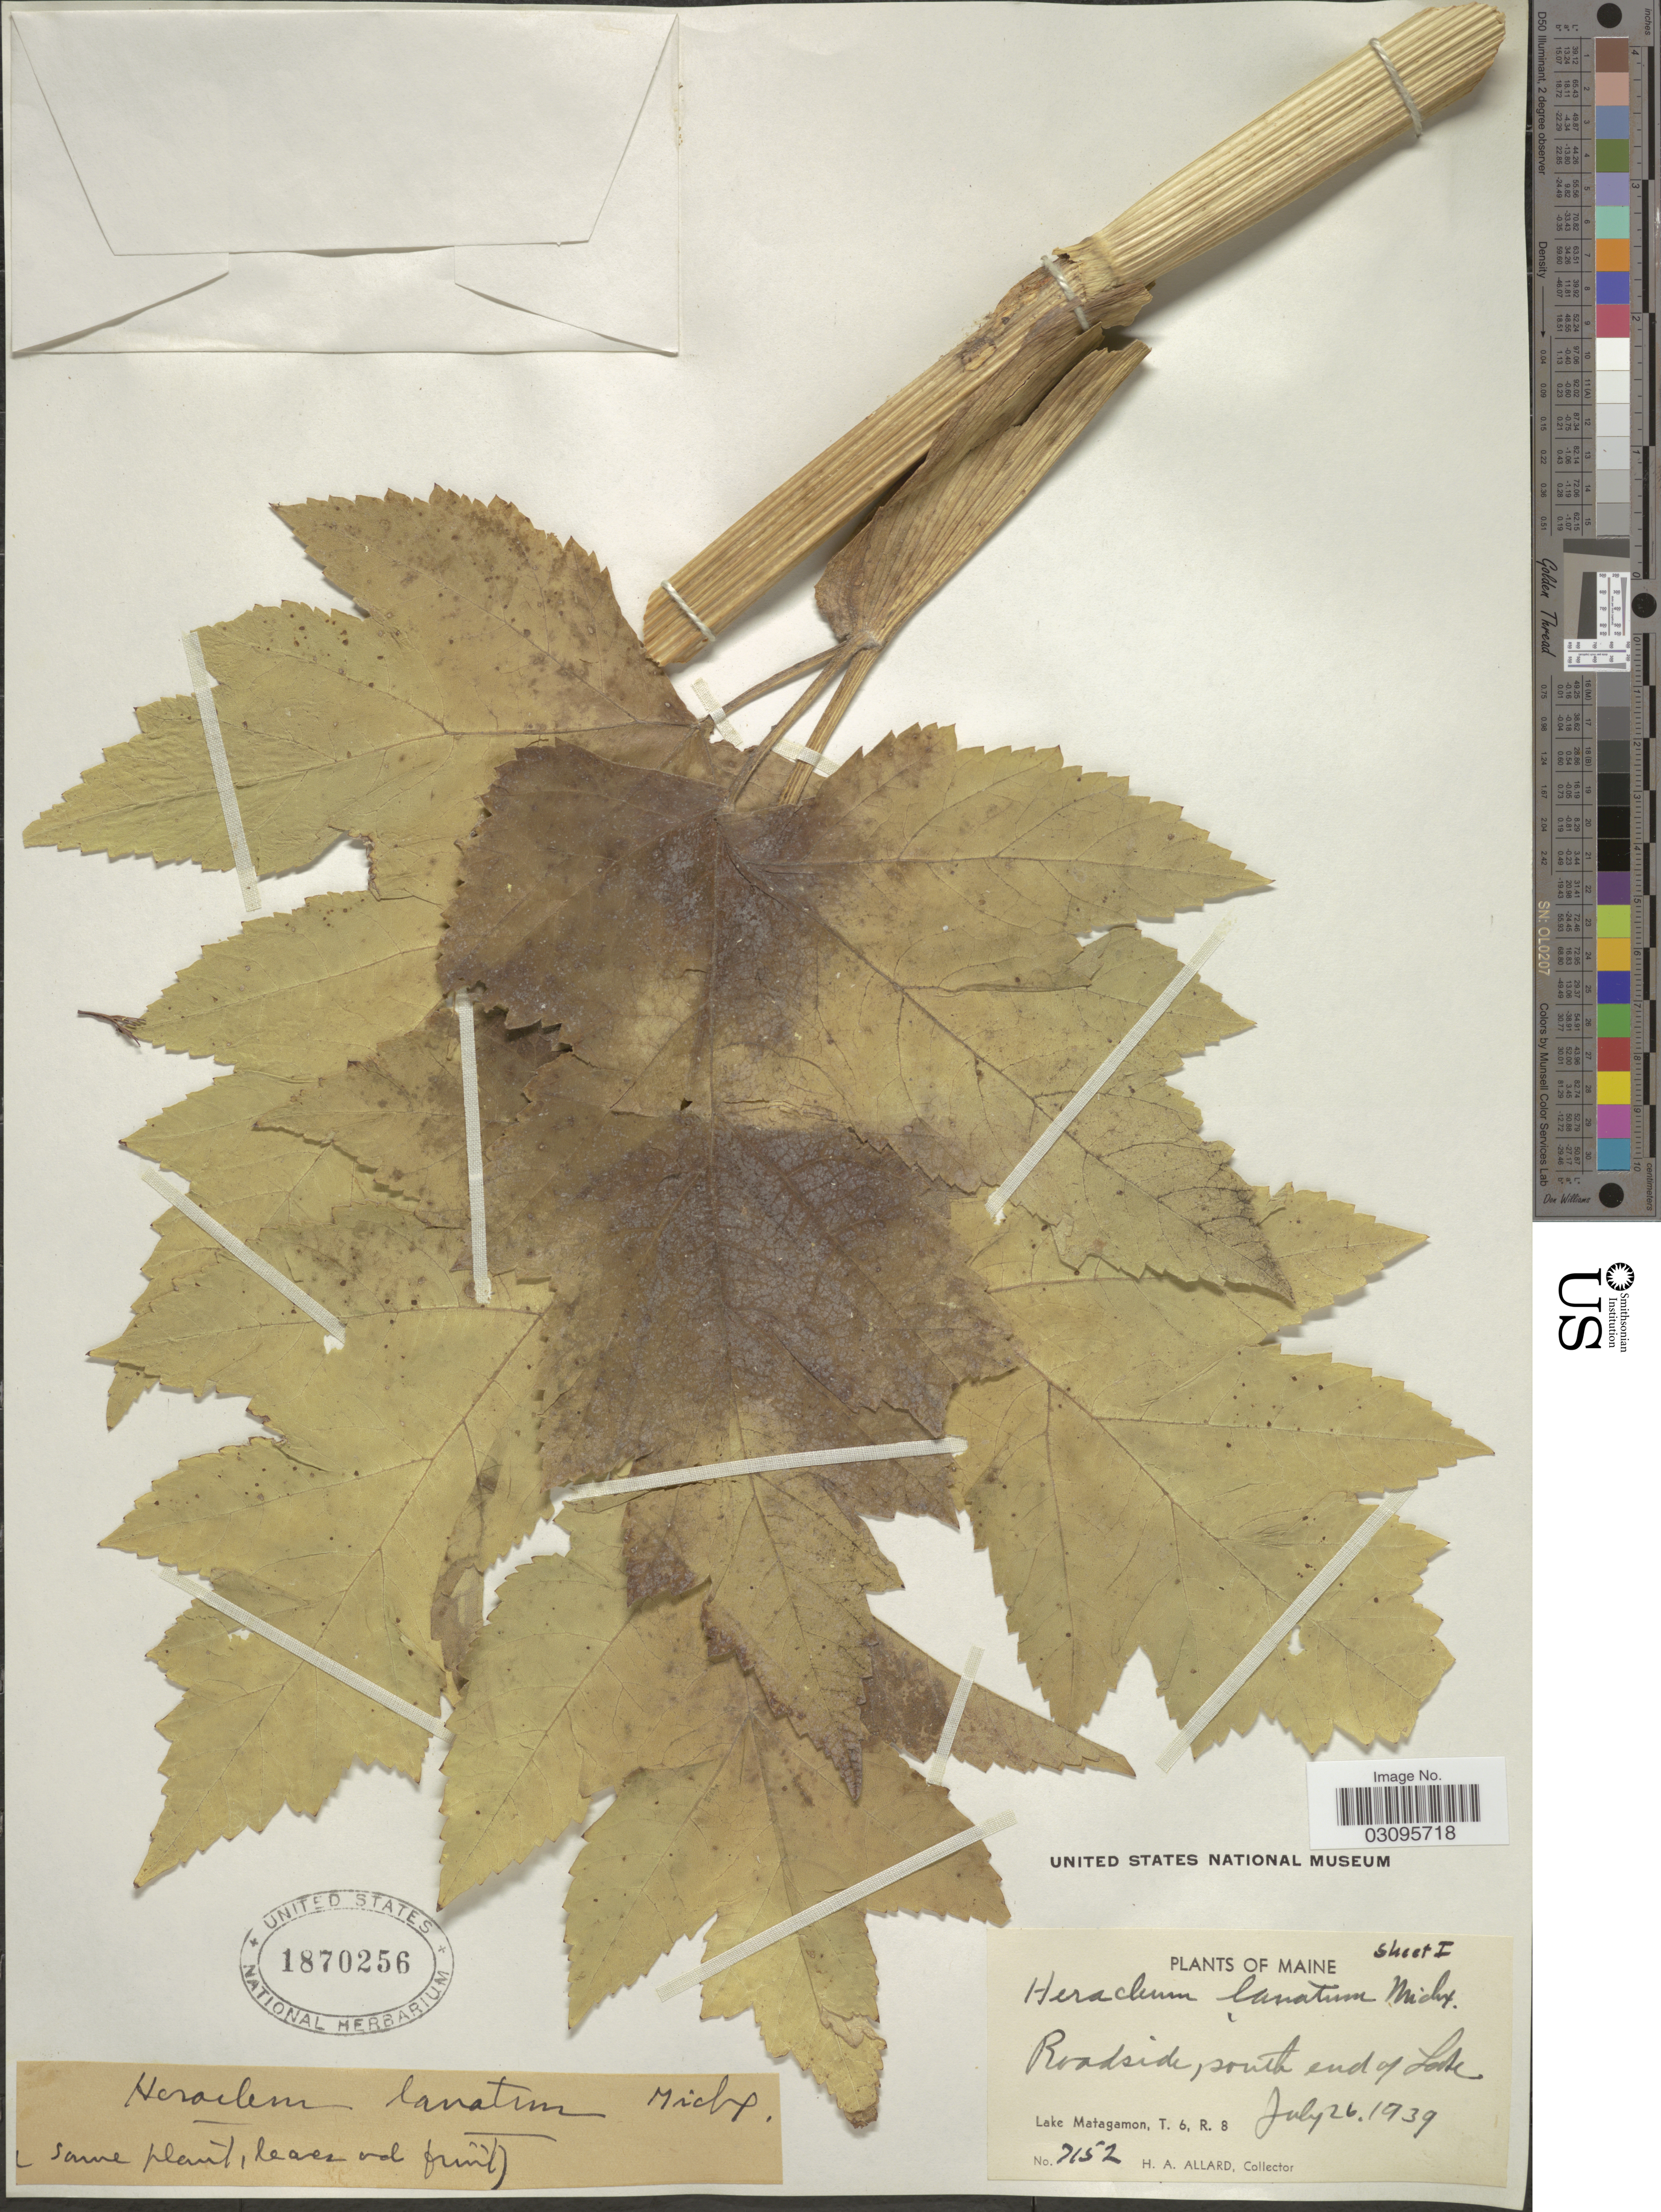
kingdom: Plantae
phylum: Tracheophyta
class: Magnoliopsida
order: Apiales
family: Apiaceae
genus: Heracleum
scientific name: Heracleum lanatum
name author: Michx.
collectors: H. A. Allard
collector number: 7152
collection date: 1939-07-26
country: United States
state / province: Maine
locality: Roadside, south end of Lake. Lake Matagamon, T6, R8.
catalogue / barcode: US 1870256